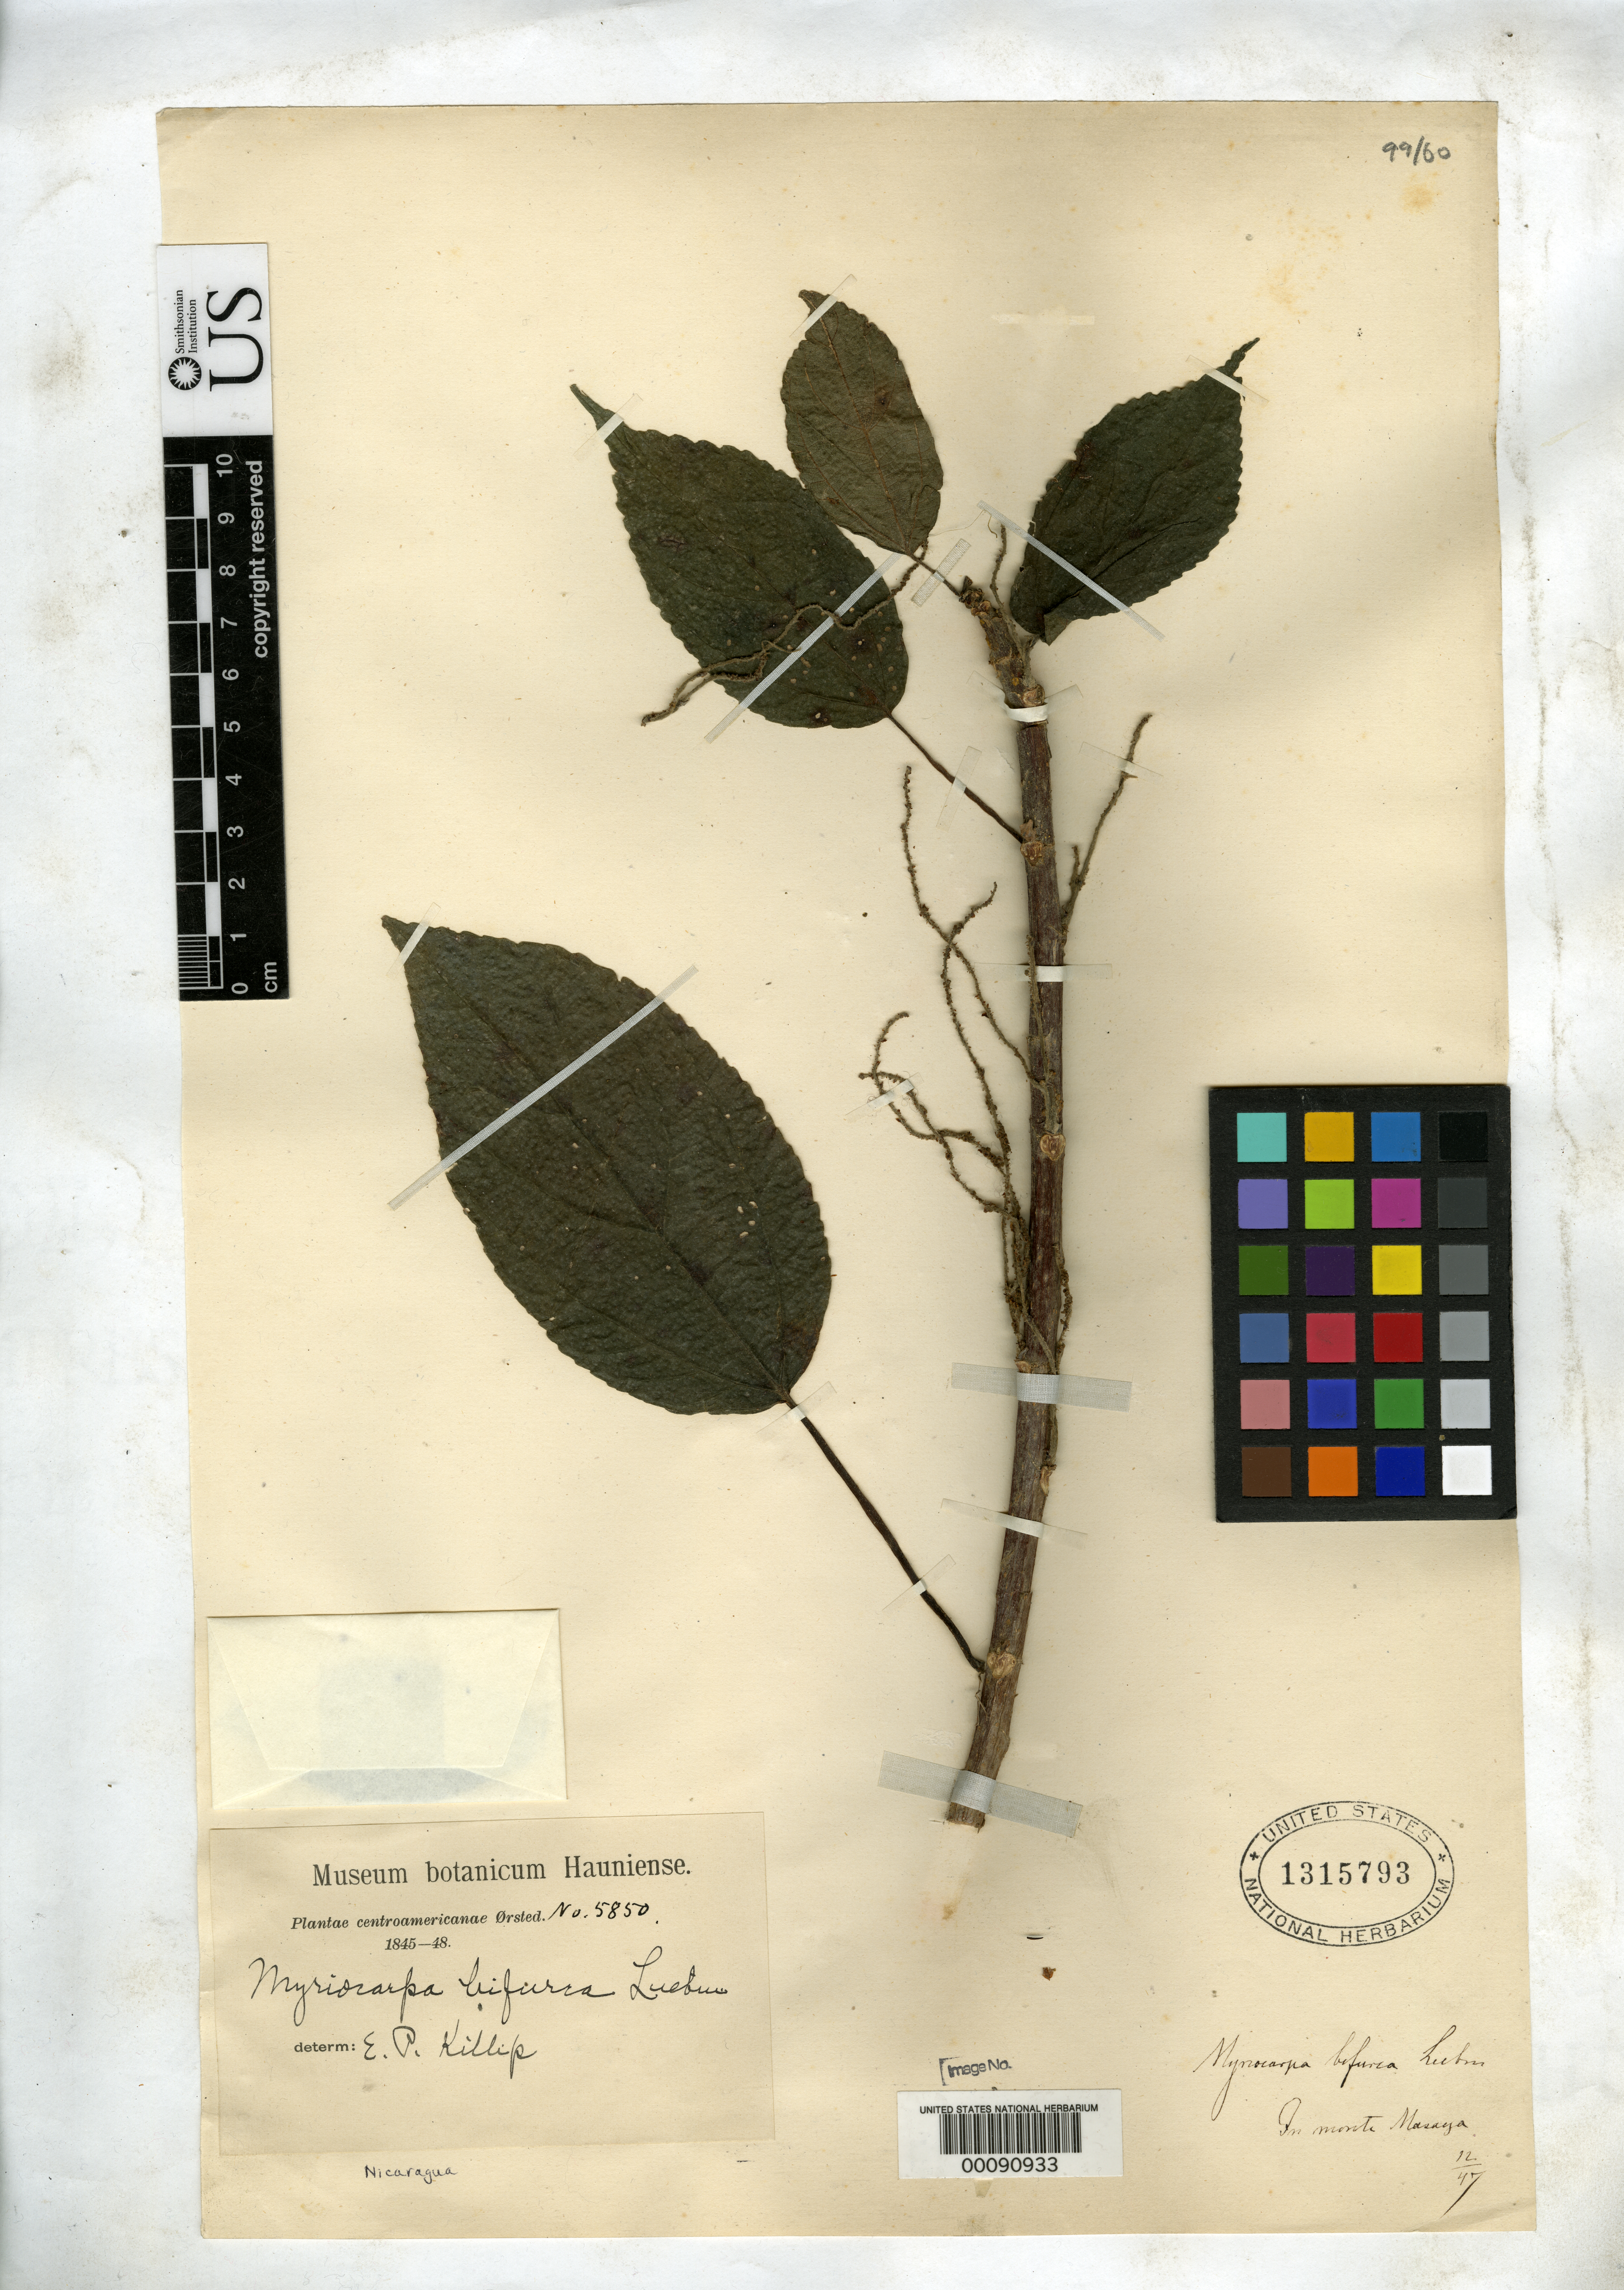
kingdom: Plantae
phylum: Tracheophyta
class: Magnoliopsida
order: Rosales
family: Urticaceae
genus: Myriocarpa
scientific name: Myriocarpa bifurca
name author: Liebm.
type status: Isolectotype; Syntype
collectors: A. S. Oersted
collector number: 5850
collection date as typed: Dec 1847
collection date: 1847-12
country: Nicaragua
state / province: Masaya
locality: In monte Masaya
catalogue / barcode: US 1315793